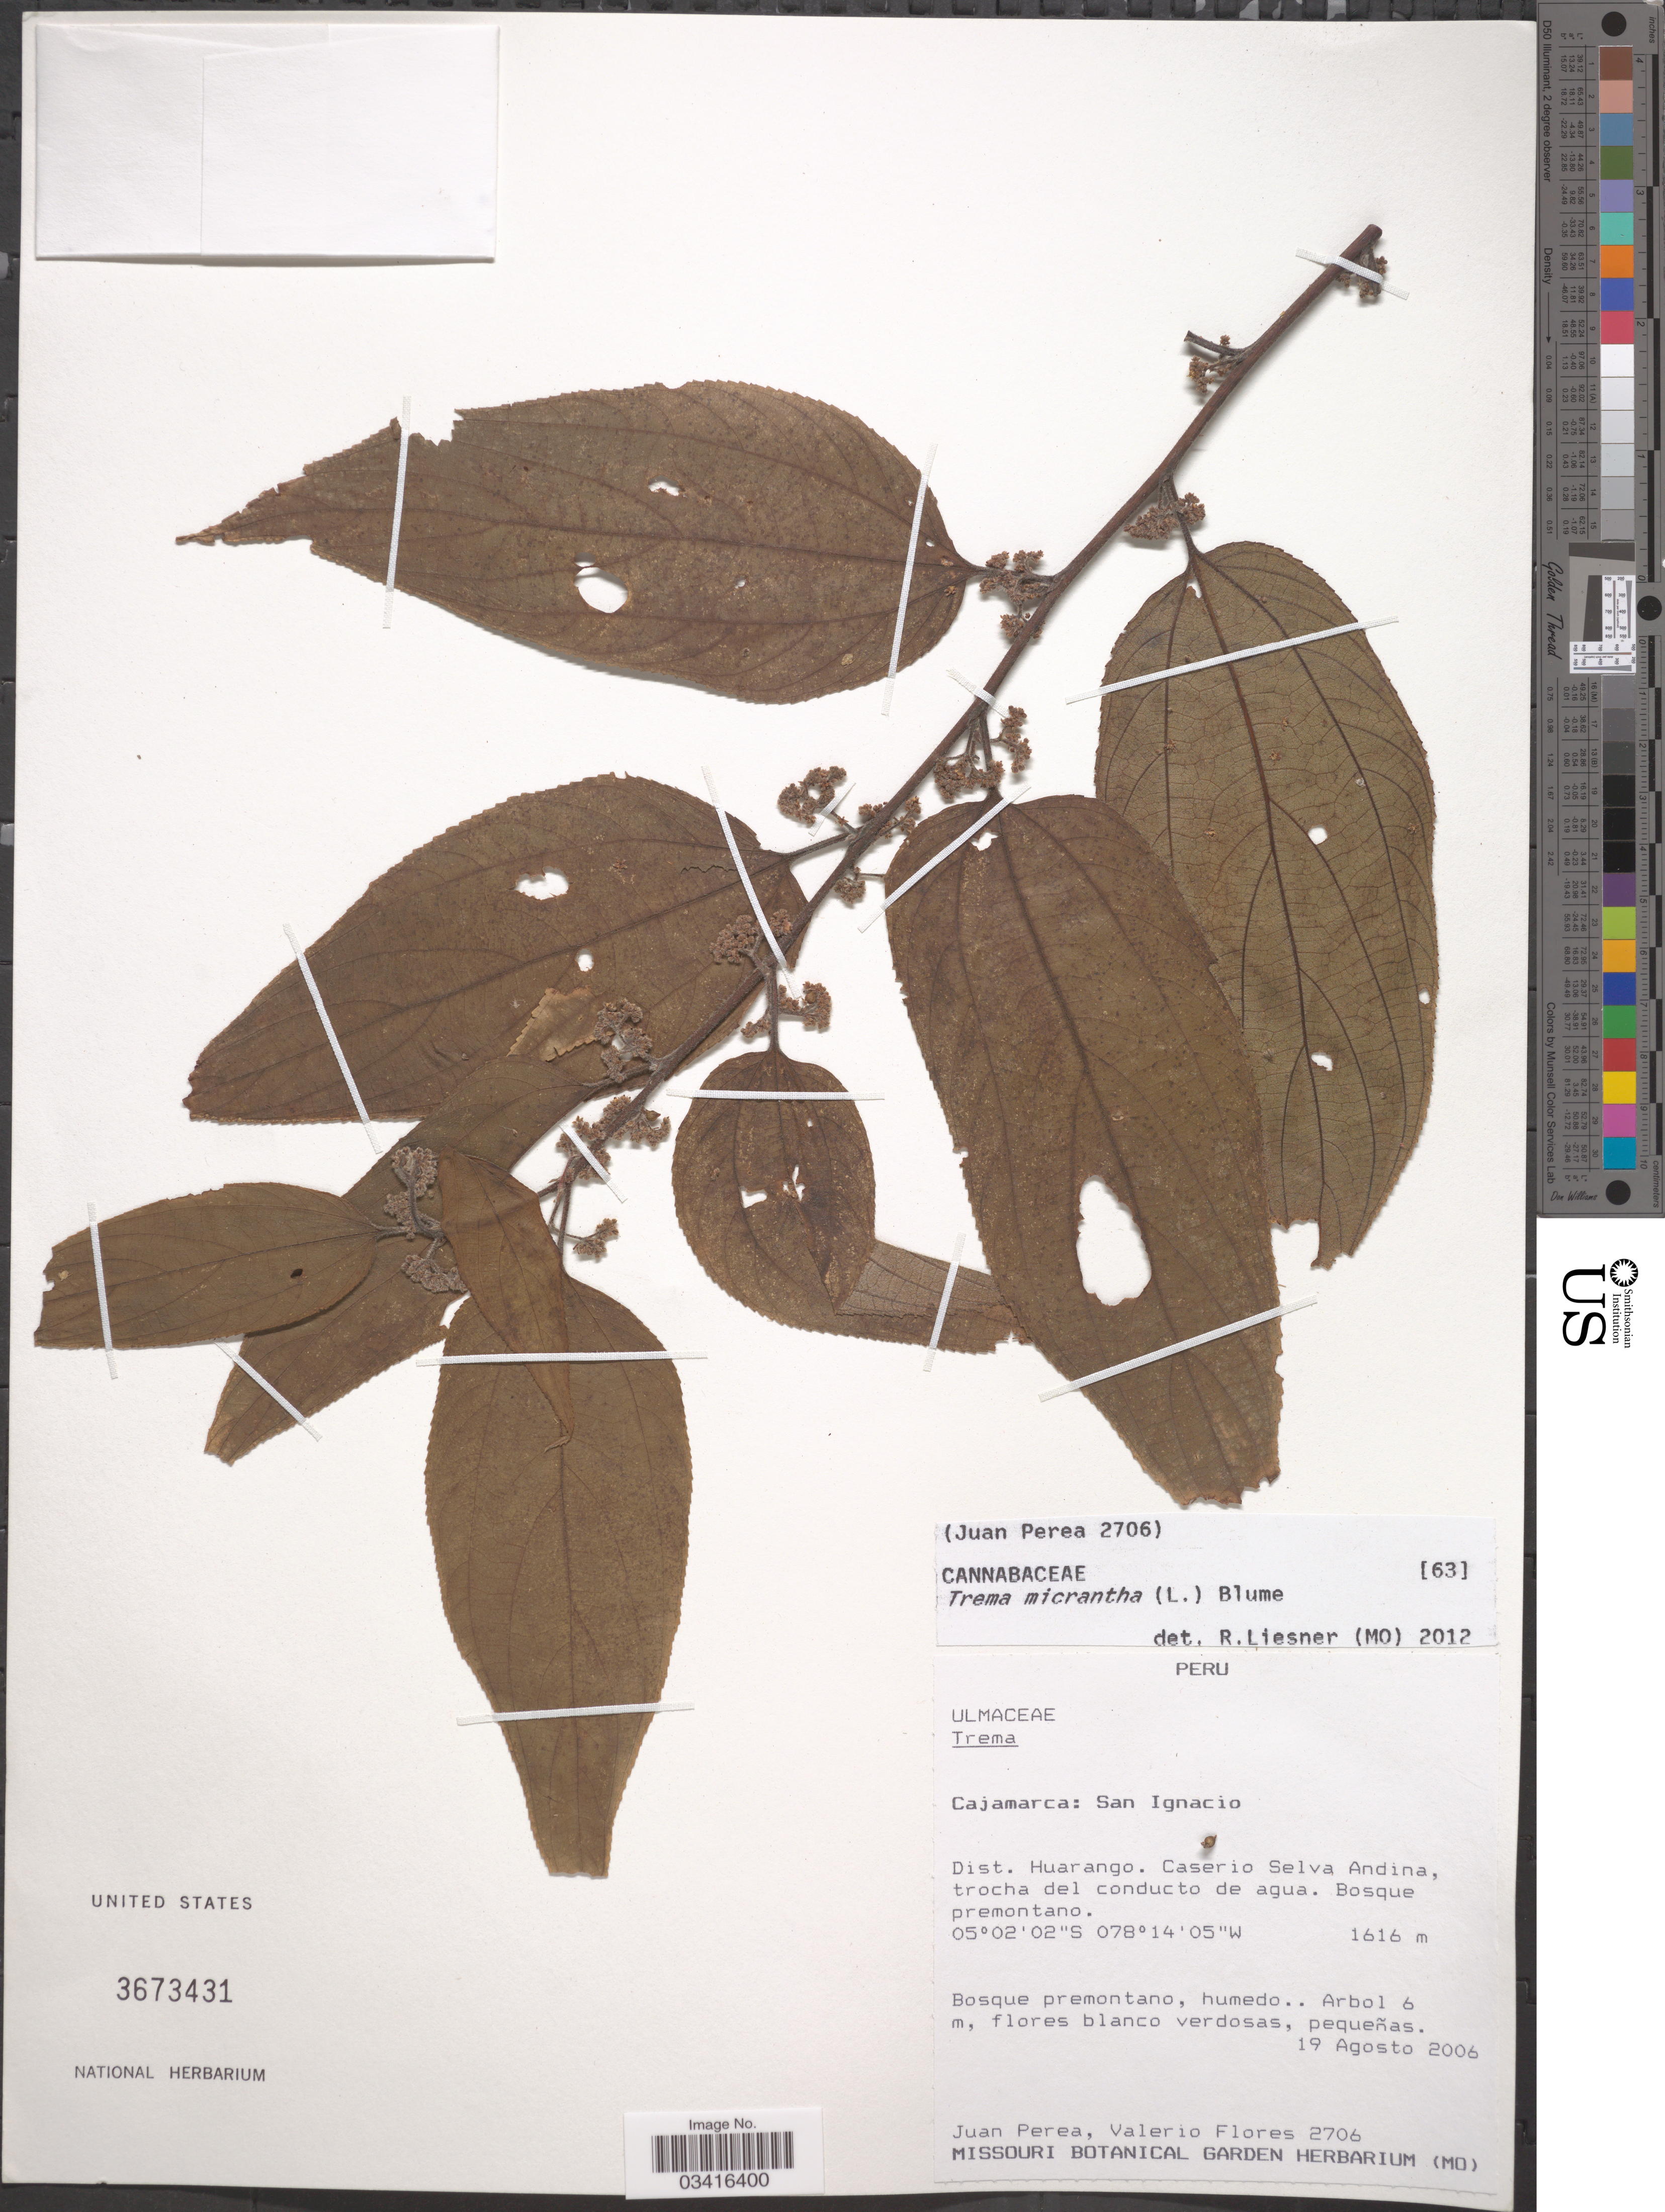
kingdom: Plantae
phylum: Tracheophyta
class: Magnoliopsida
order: Rosales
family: Cannabaceae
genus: Trema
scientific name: Trema micranthum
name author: (L.) Blume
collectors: J. Perea & V. Flores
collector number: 2706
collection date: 2006-08-19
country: Peru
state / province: Cajamarca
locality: San Ignacio. Dist. Huarango. Caserio Selva Andina, trocha del conducto de agua.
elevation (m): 1616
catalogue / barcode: US 3673431